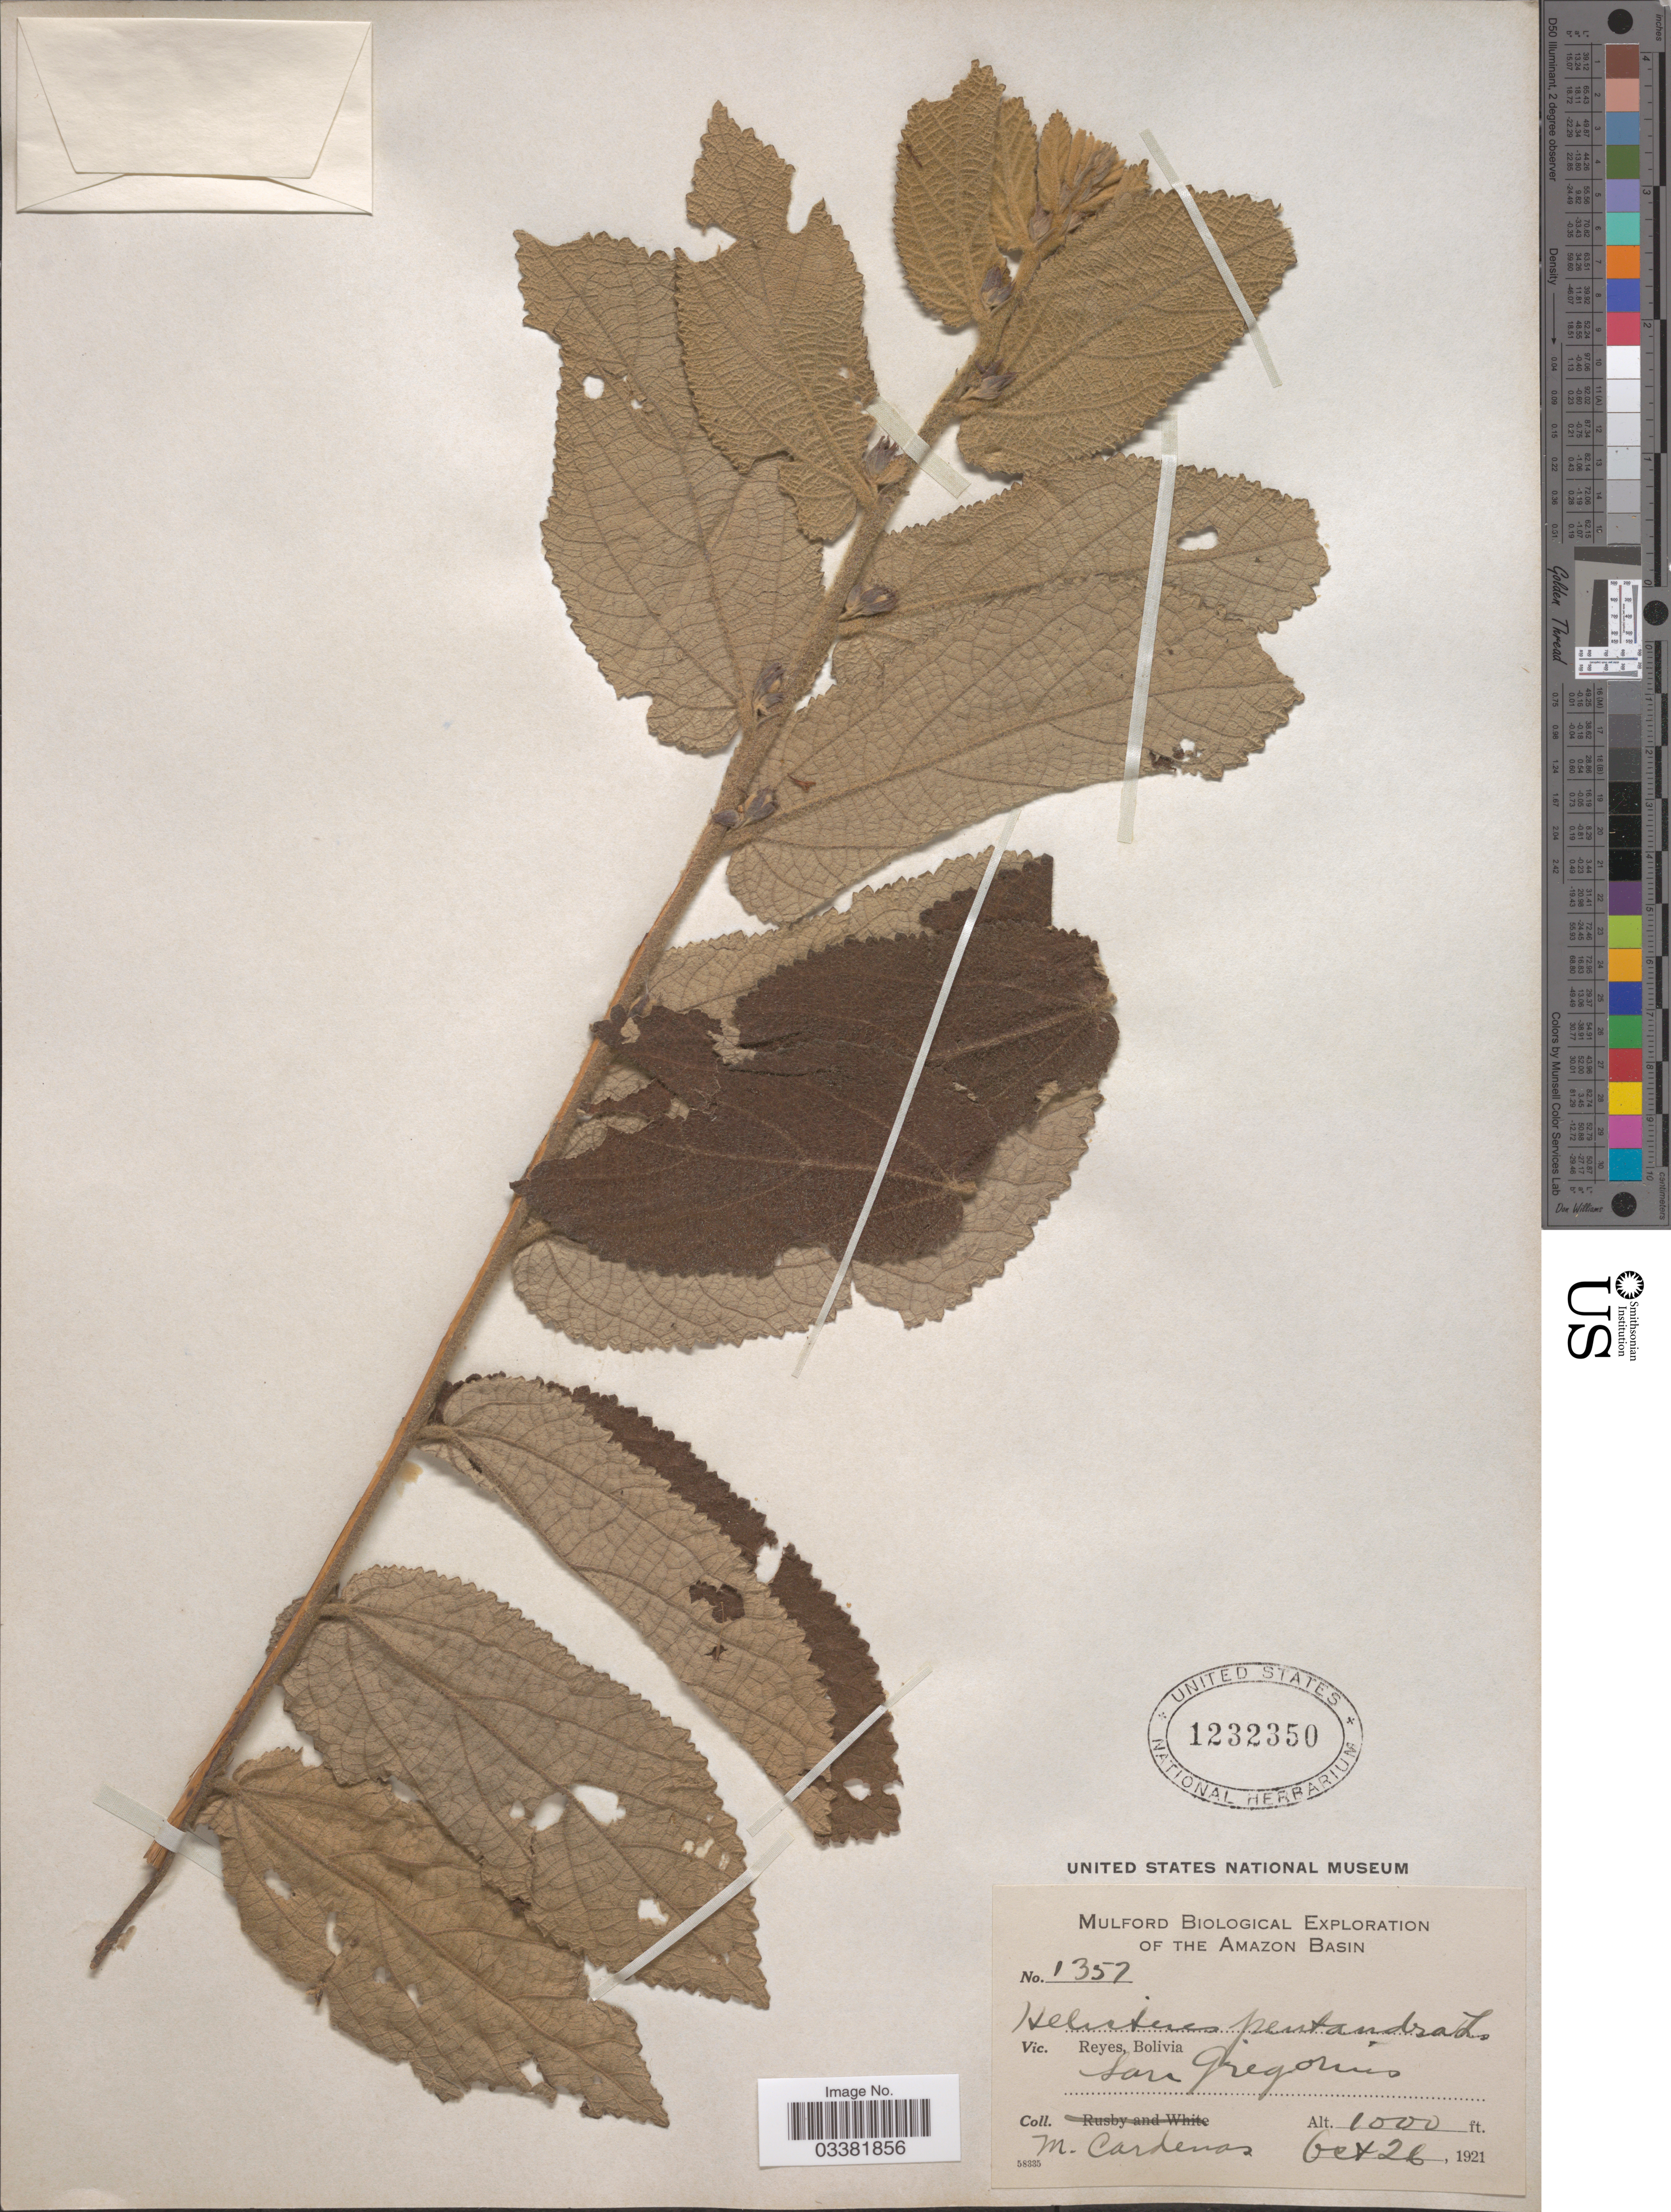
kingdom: Plantae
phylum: Tracheophyta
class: Magnoliopsida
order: Malvales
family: Malvaceae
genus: Helicteres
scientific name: Helicteres pentandra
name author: L.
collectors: M. Cárdenas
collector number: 1357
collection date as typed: Oct 26, 1921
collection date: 1921-10-26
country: Bolivia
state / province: Beni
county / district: José Ballivián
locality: San Gregorio. Reyes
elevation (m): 305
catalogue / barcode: US 1232350